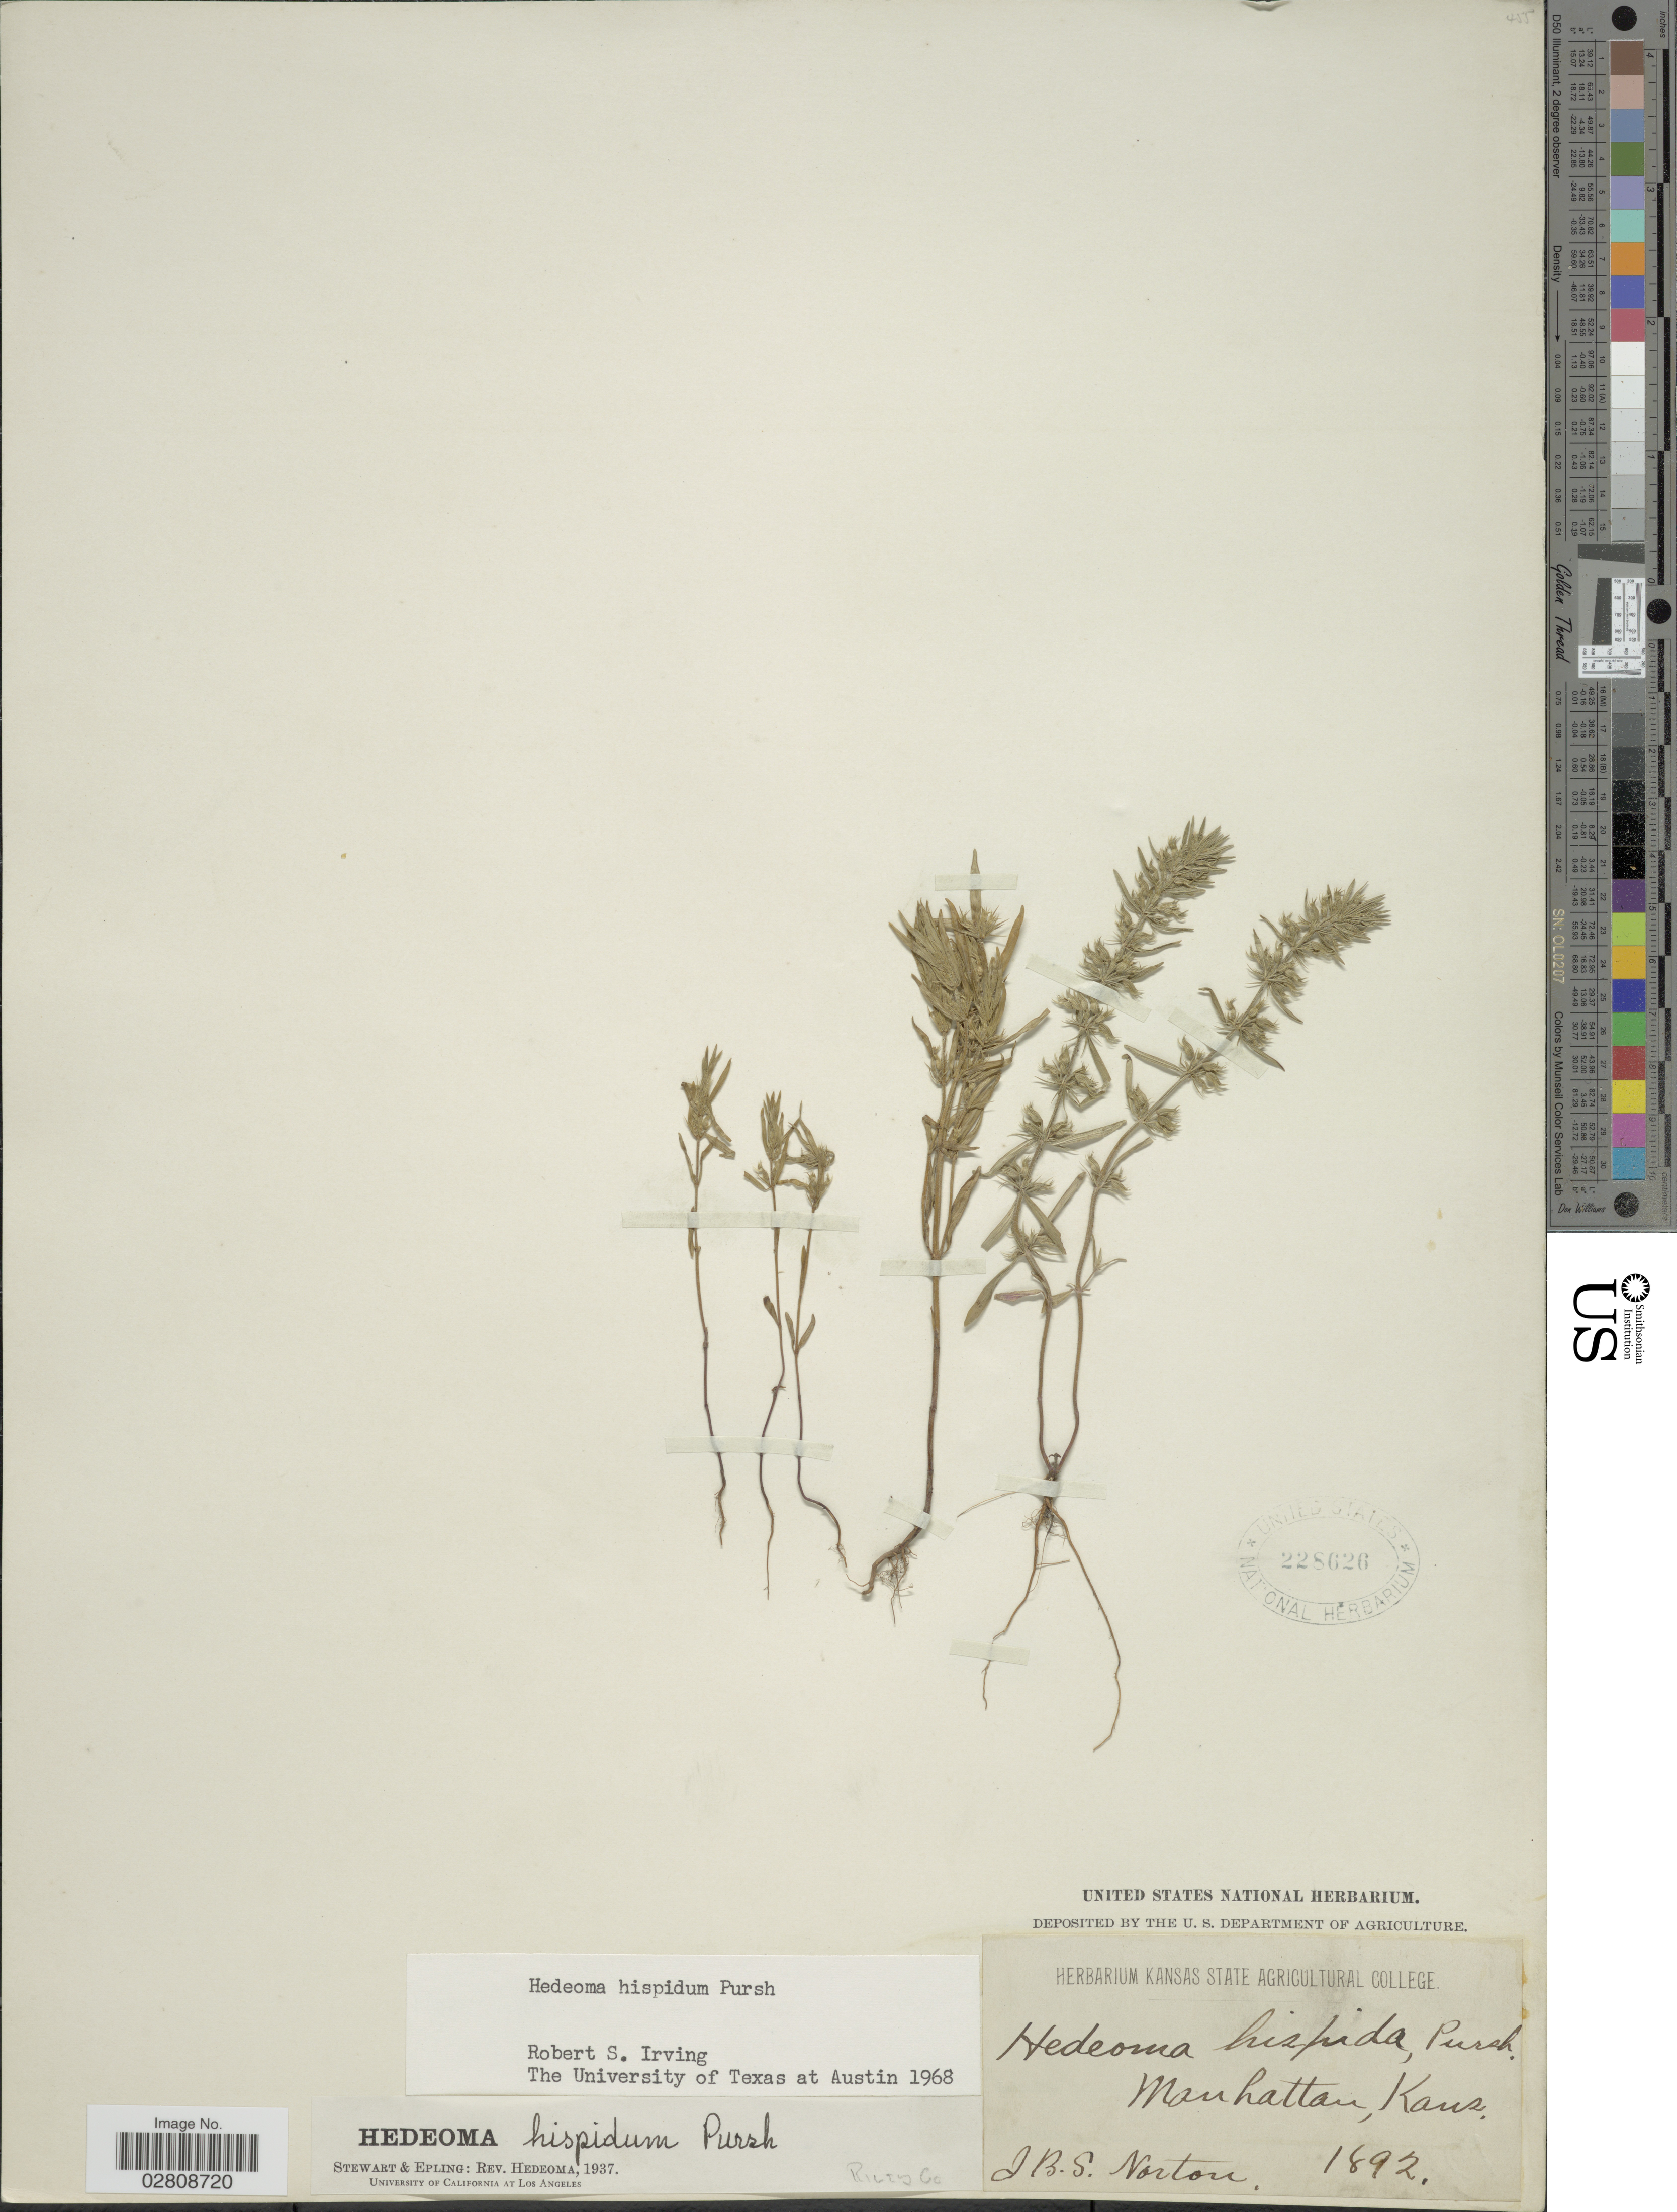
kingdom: Plantae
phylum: Tracheophyta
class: Magnoliopsida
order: Lamiales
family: Lamiaceae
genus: Hedeoma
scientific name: Hedeoma hispida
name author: Pursh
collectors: J. B. S. Norton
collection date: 1892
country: United States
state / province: Kansas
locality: Manhattan. Riley Co.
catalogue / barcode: US 228626